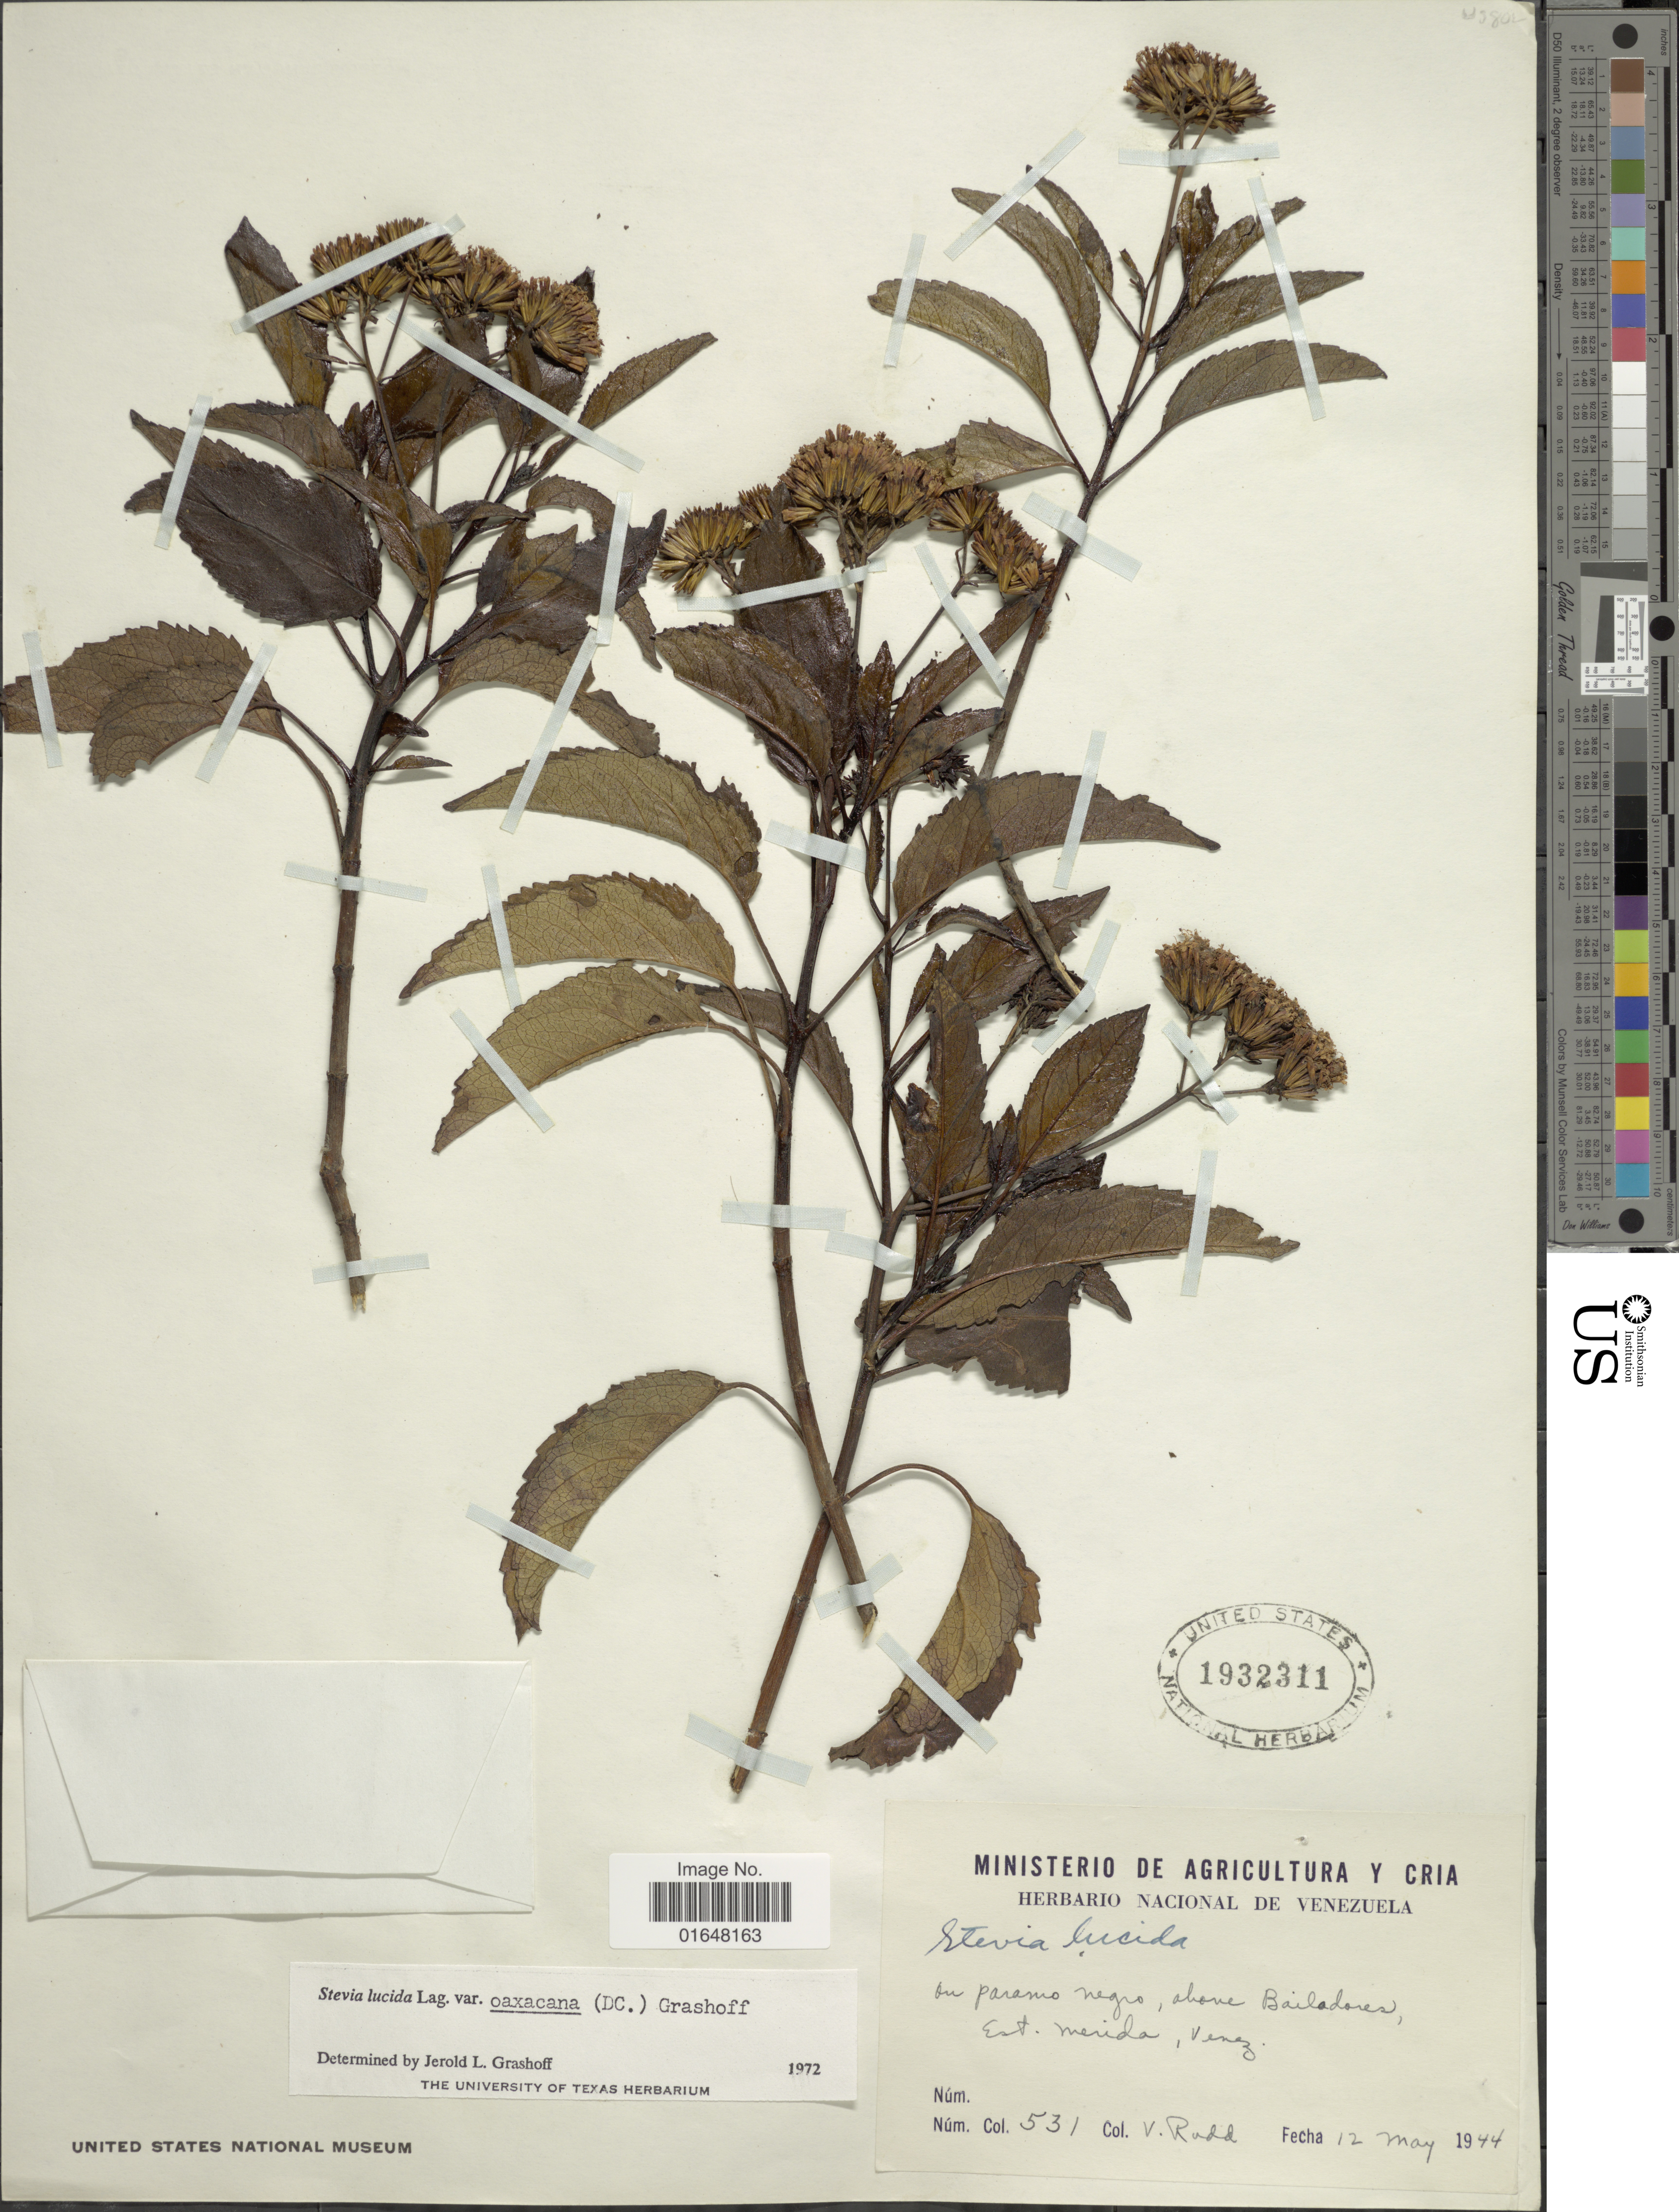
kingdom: Plantae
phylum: Tracheophyta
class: Magnoliopsida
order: Asterales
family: Asteraceae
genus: Stevia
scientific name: Stevia lucida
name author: Lag.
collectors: V. Rudd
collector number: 531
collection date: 1944-05-12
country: Venezuela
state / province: Mérida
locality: On Paramo Negro, above Bailadores, Venez.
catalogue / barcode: US 1932311